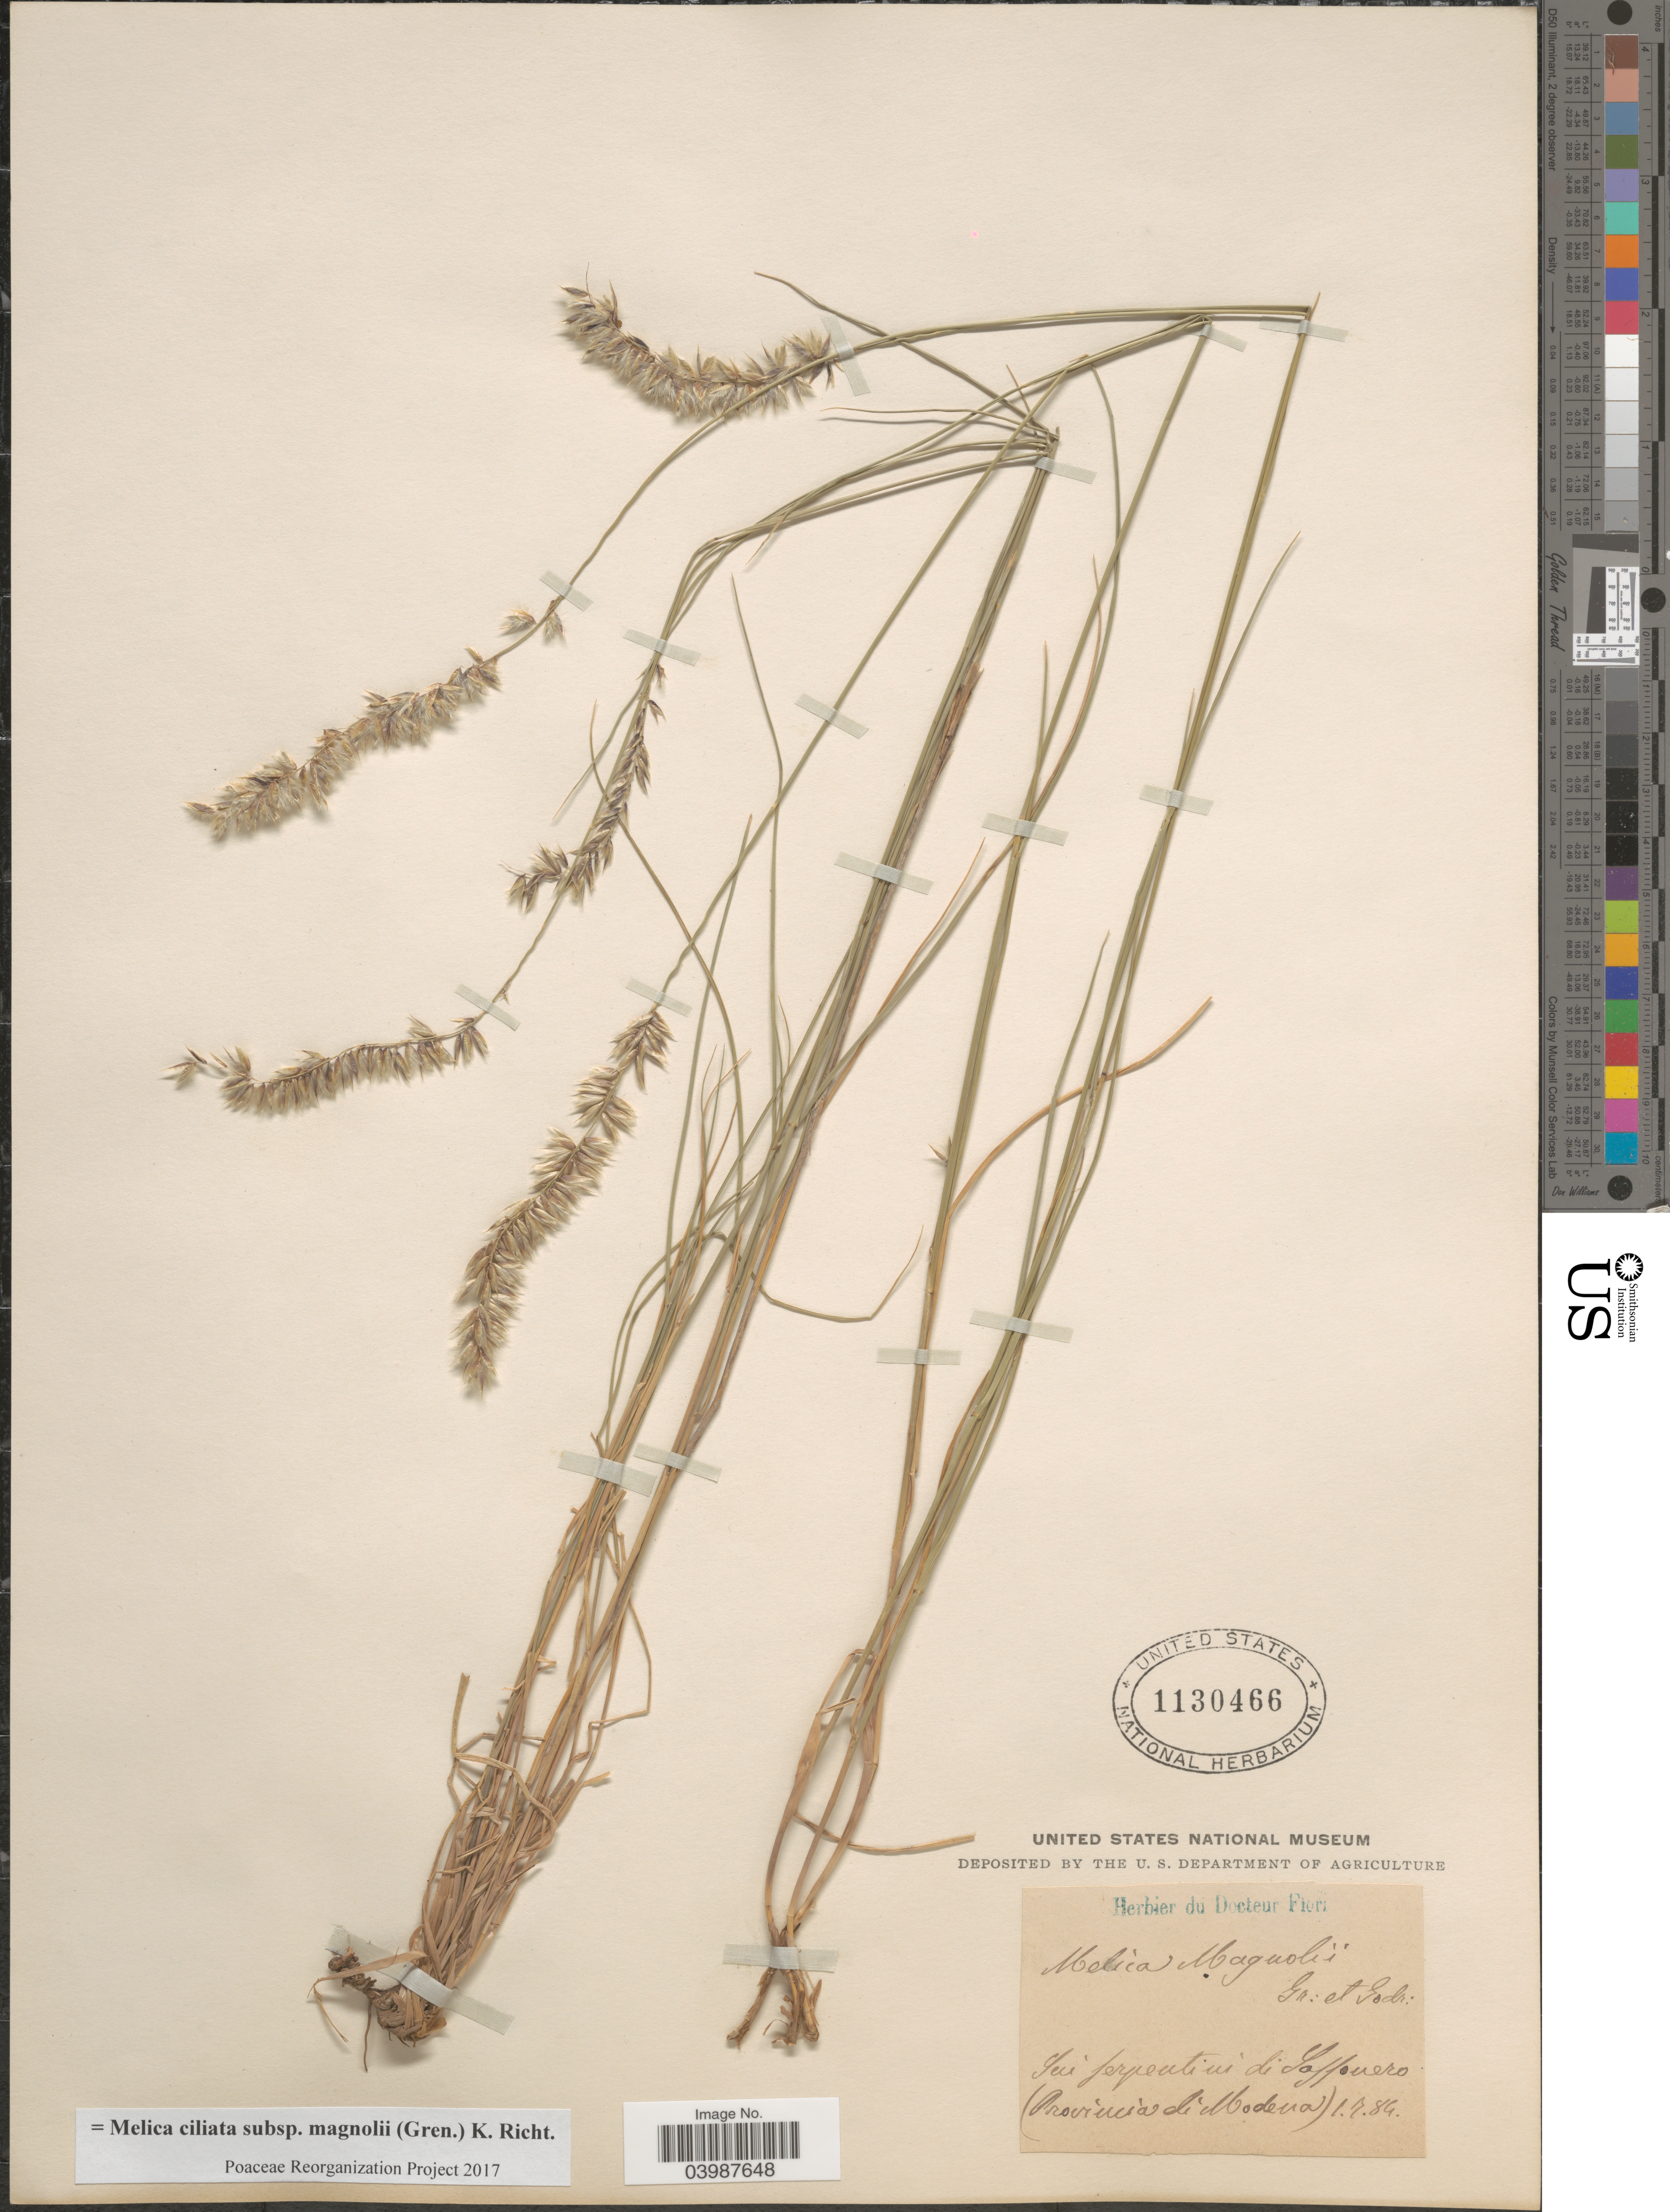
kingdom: Plantae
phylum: Tracheophyta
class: Liliopsida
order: Poales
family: Poaceae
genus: Melica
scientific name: Melica ciliata subsp. magnolii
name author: K. Richt.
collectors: ex herb. Docteur Fiori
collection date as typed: Transcribed d/m/y: 1/7/84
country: Italy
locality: Sai [interpreted] serpentius [interpreted] di Saffonero (Provìncìa di Modena).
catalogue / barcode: US 1130466